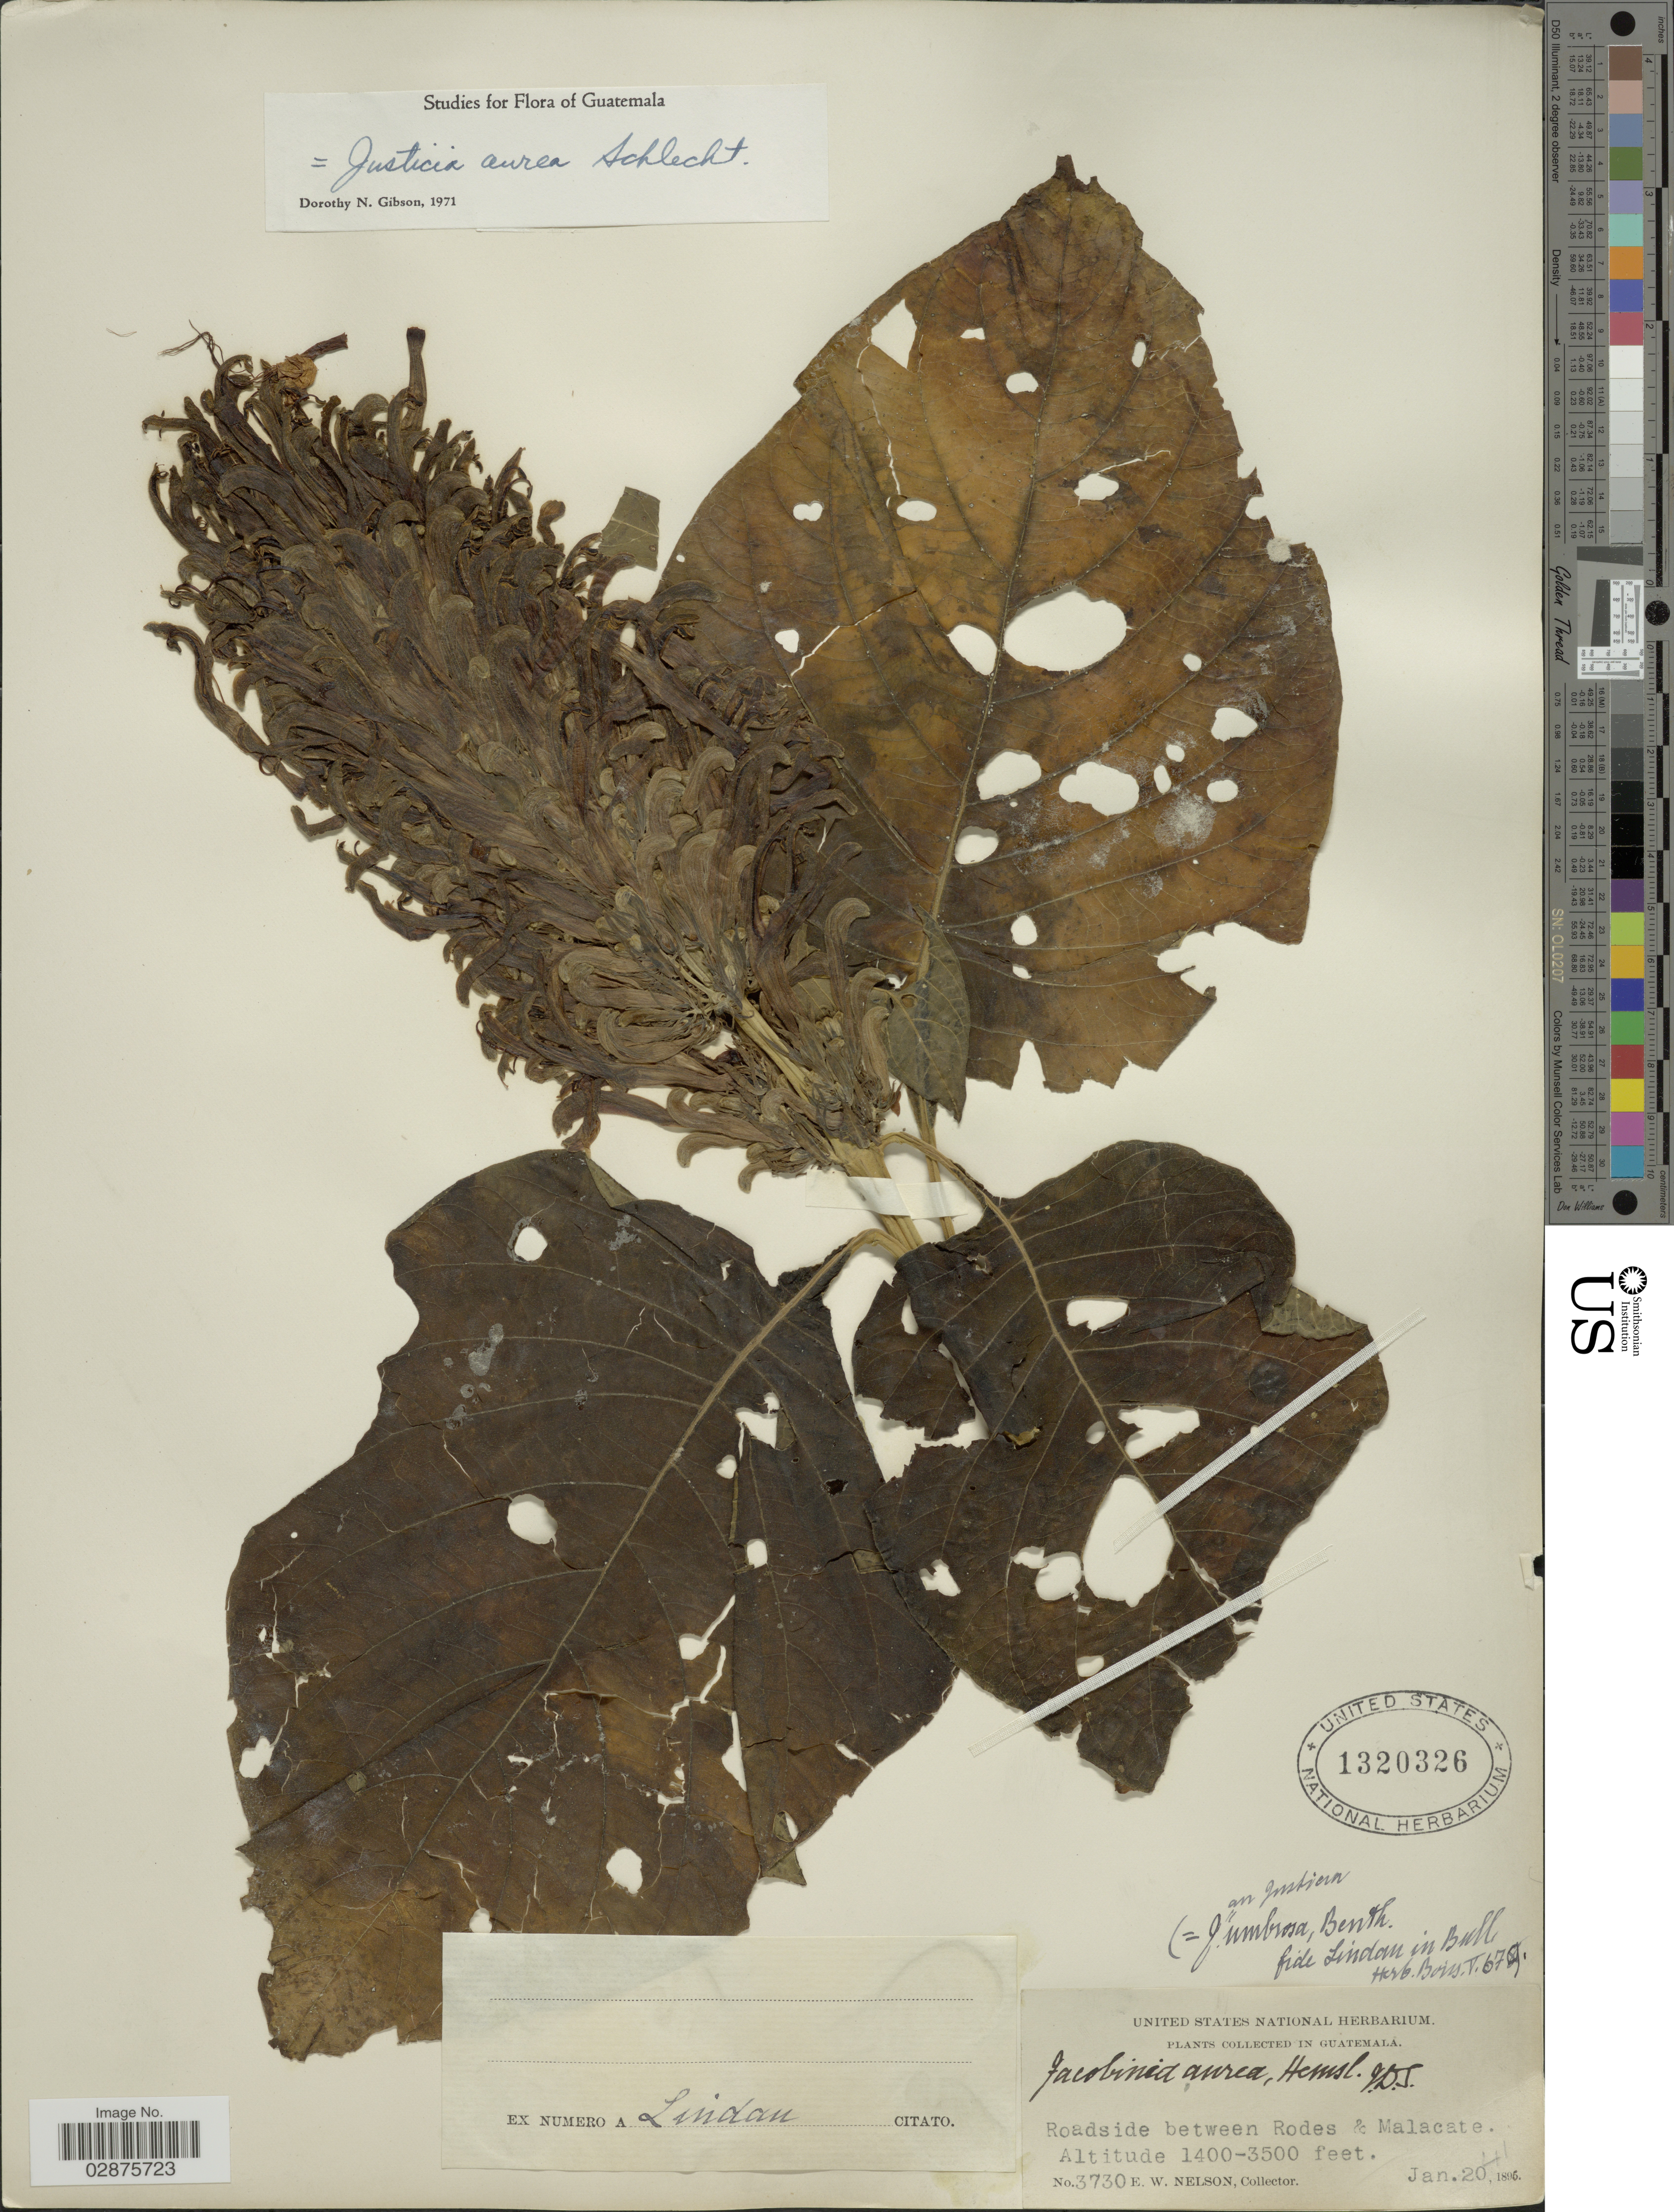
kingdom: Plantae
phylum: Tracheophyta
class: Magnoliopsida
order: Lamiales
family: Acanthaceae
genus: Justicia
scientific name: Justicia aurea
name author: Schltdl.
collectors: E. W. Nelson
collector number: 3730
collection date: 1895-01-20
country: Guatemala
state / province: Guatemala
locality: Roadside between Rodes & Malacate.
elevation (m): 427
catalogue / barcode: US 1320326